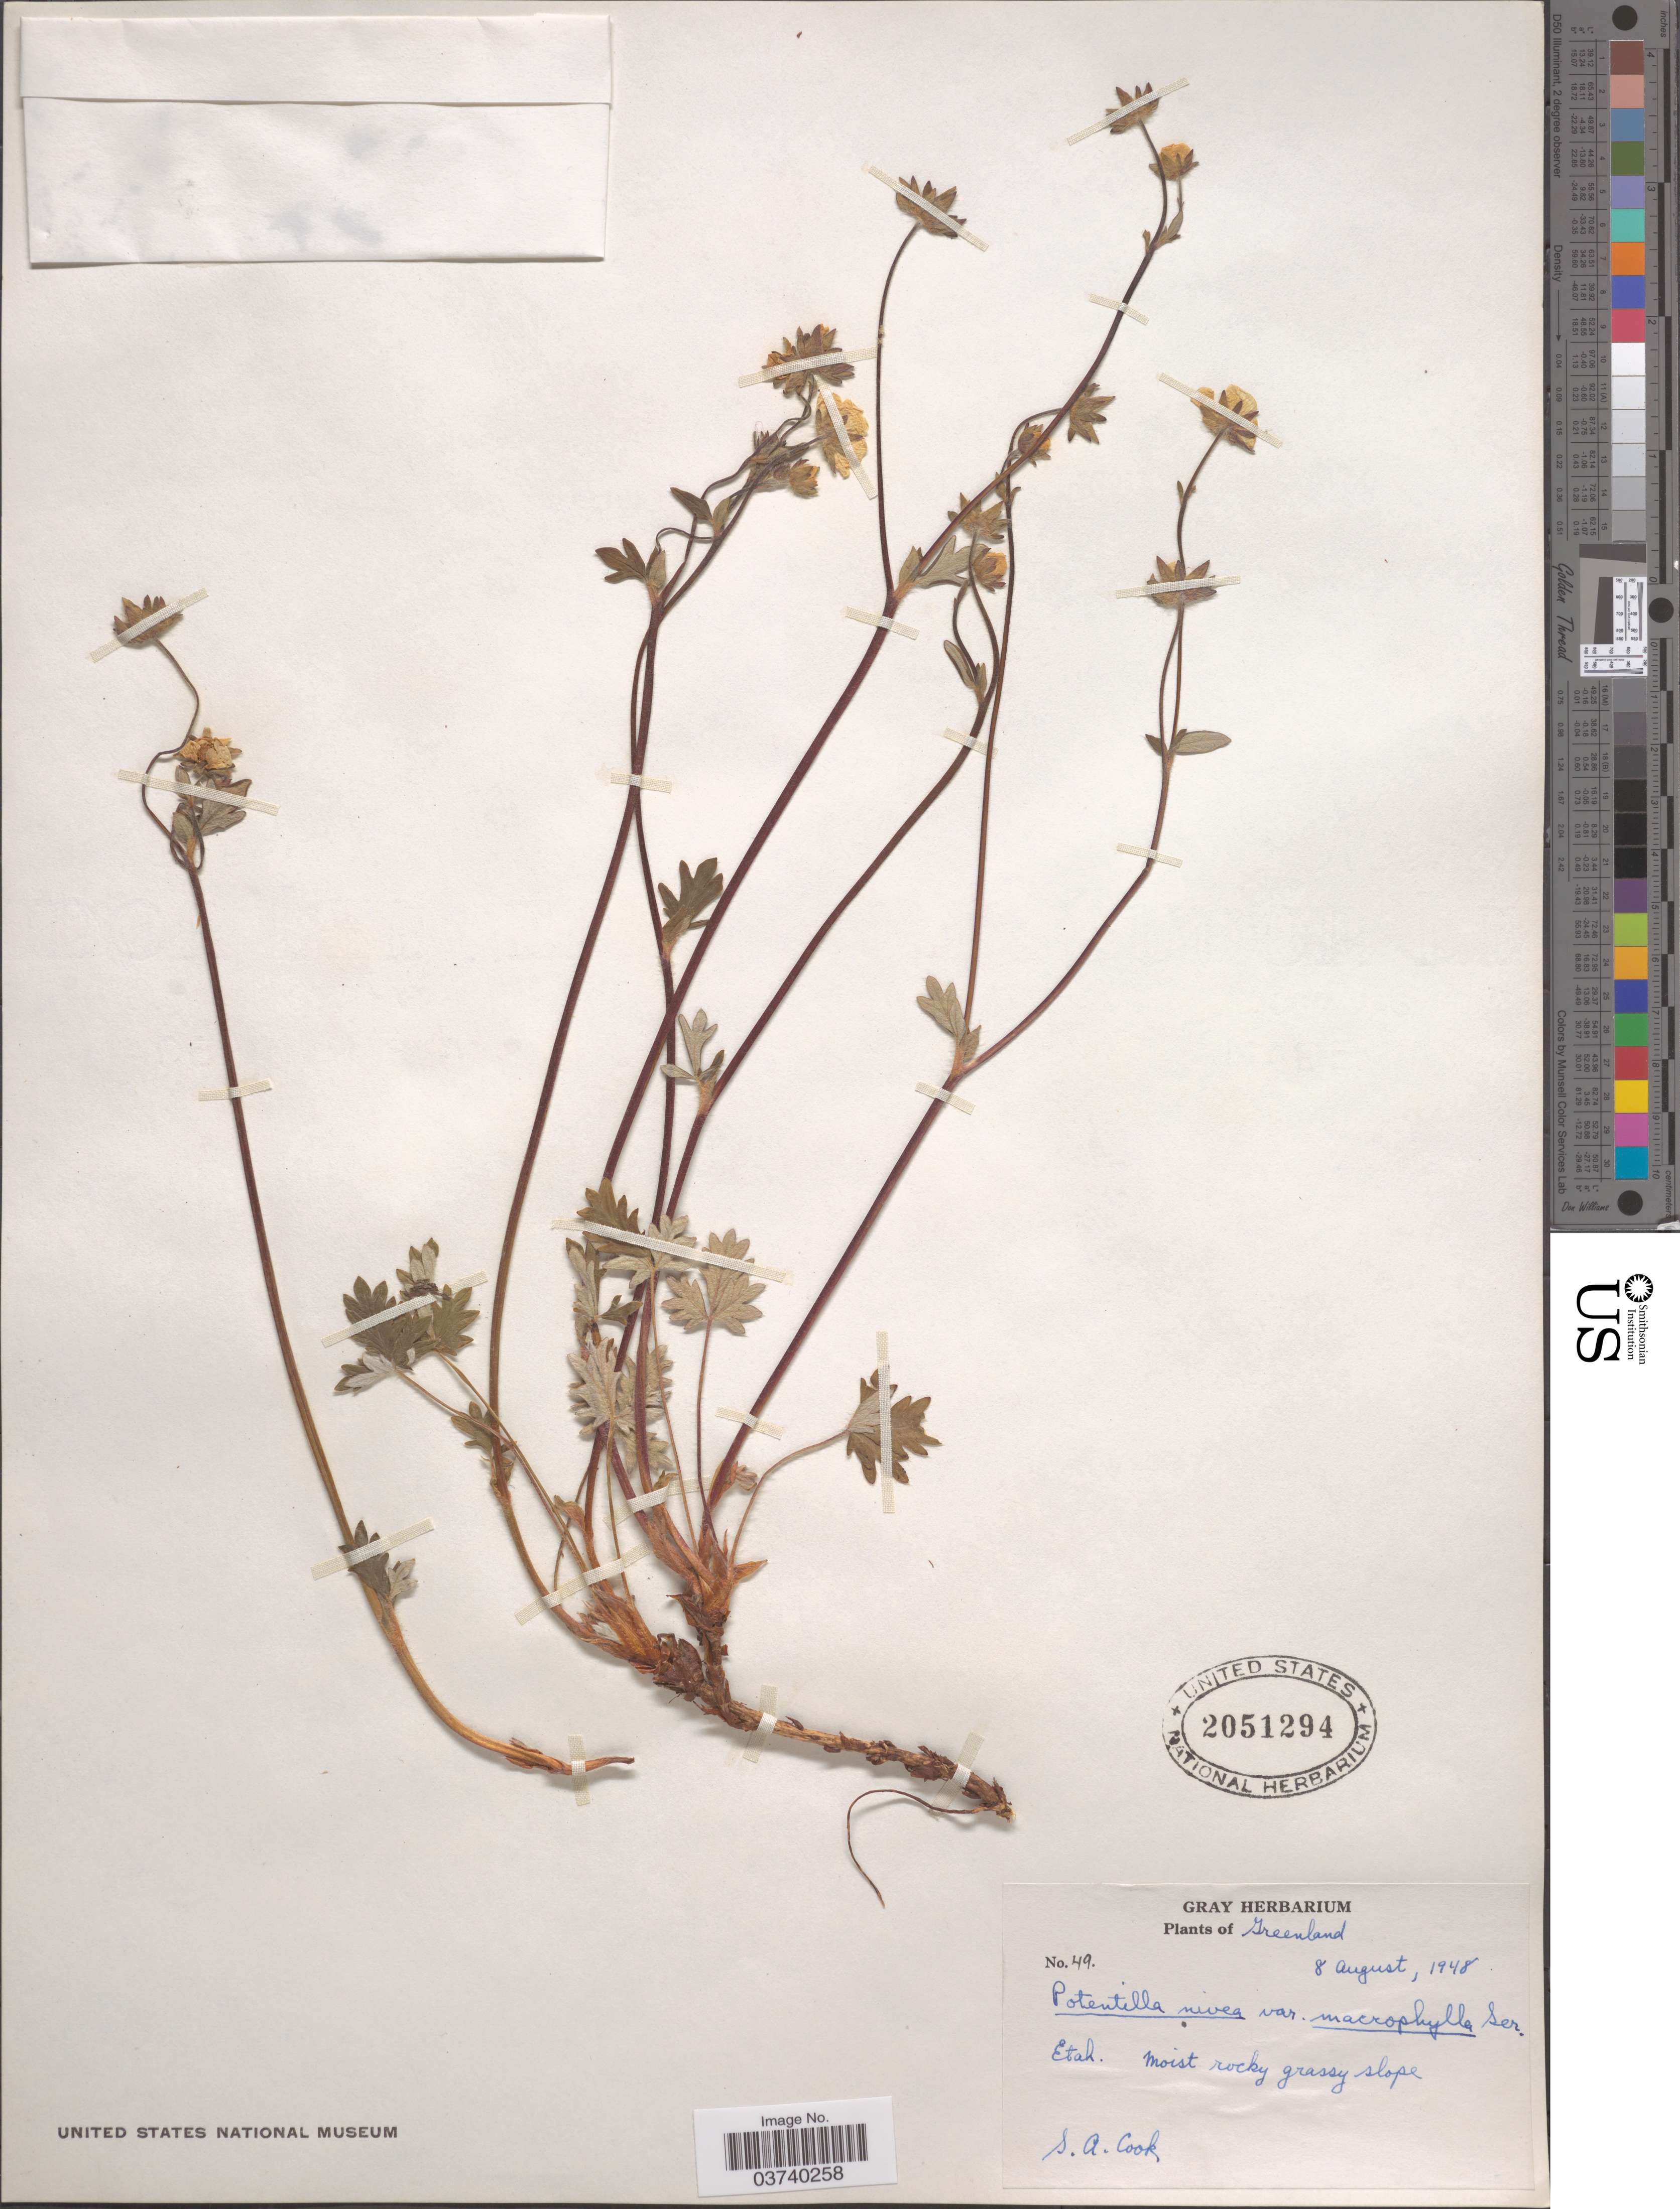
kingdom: Plantae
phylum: Tracheophyta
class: Magnoliopsida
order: Rosales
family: Rosaceae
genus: Potentilla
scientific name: Potentilla nivea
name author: L.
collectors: S. A. Cook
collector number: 49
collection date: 1948-08-08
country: Greenland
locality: Etah.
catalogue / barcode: US 2051294